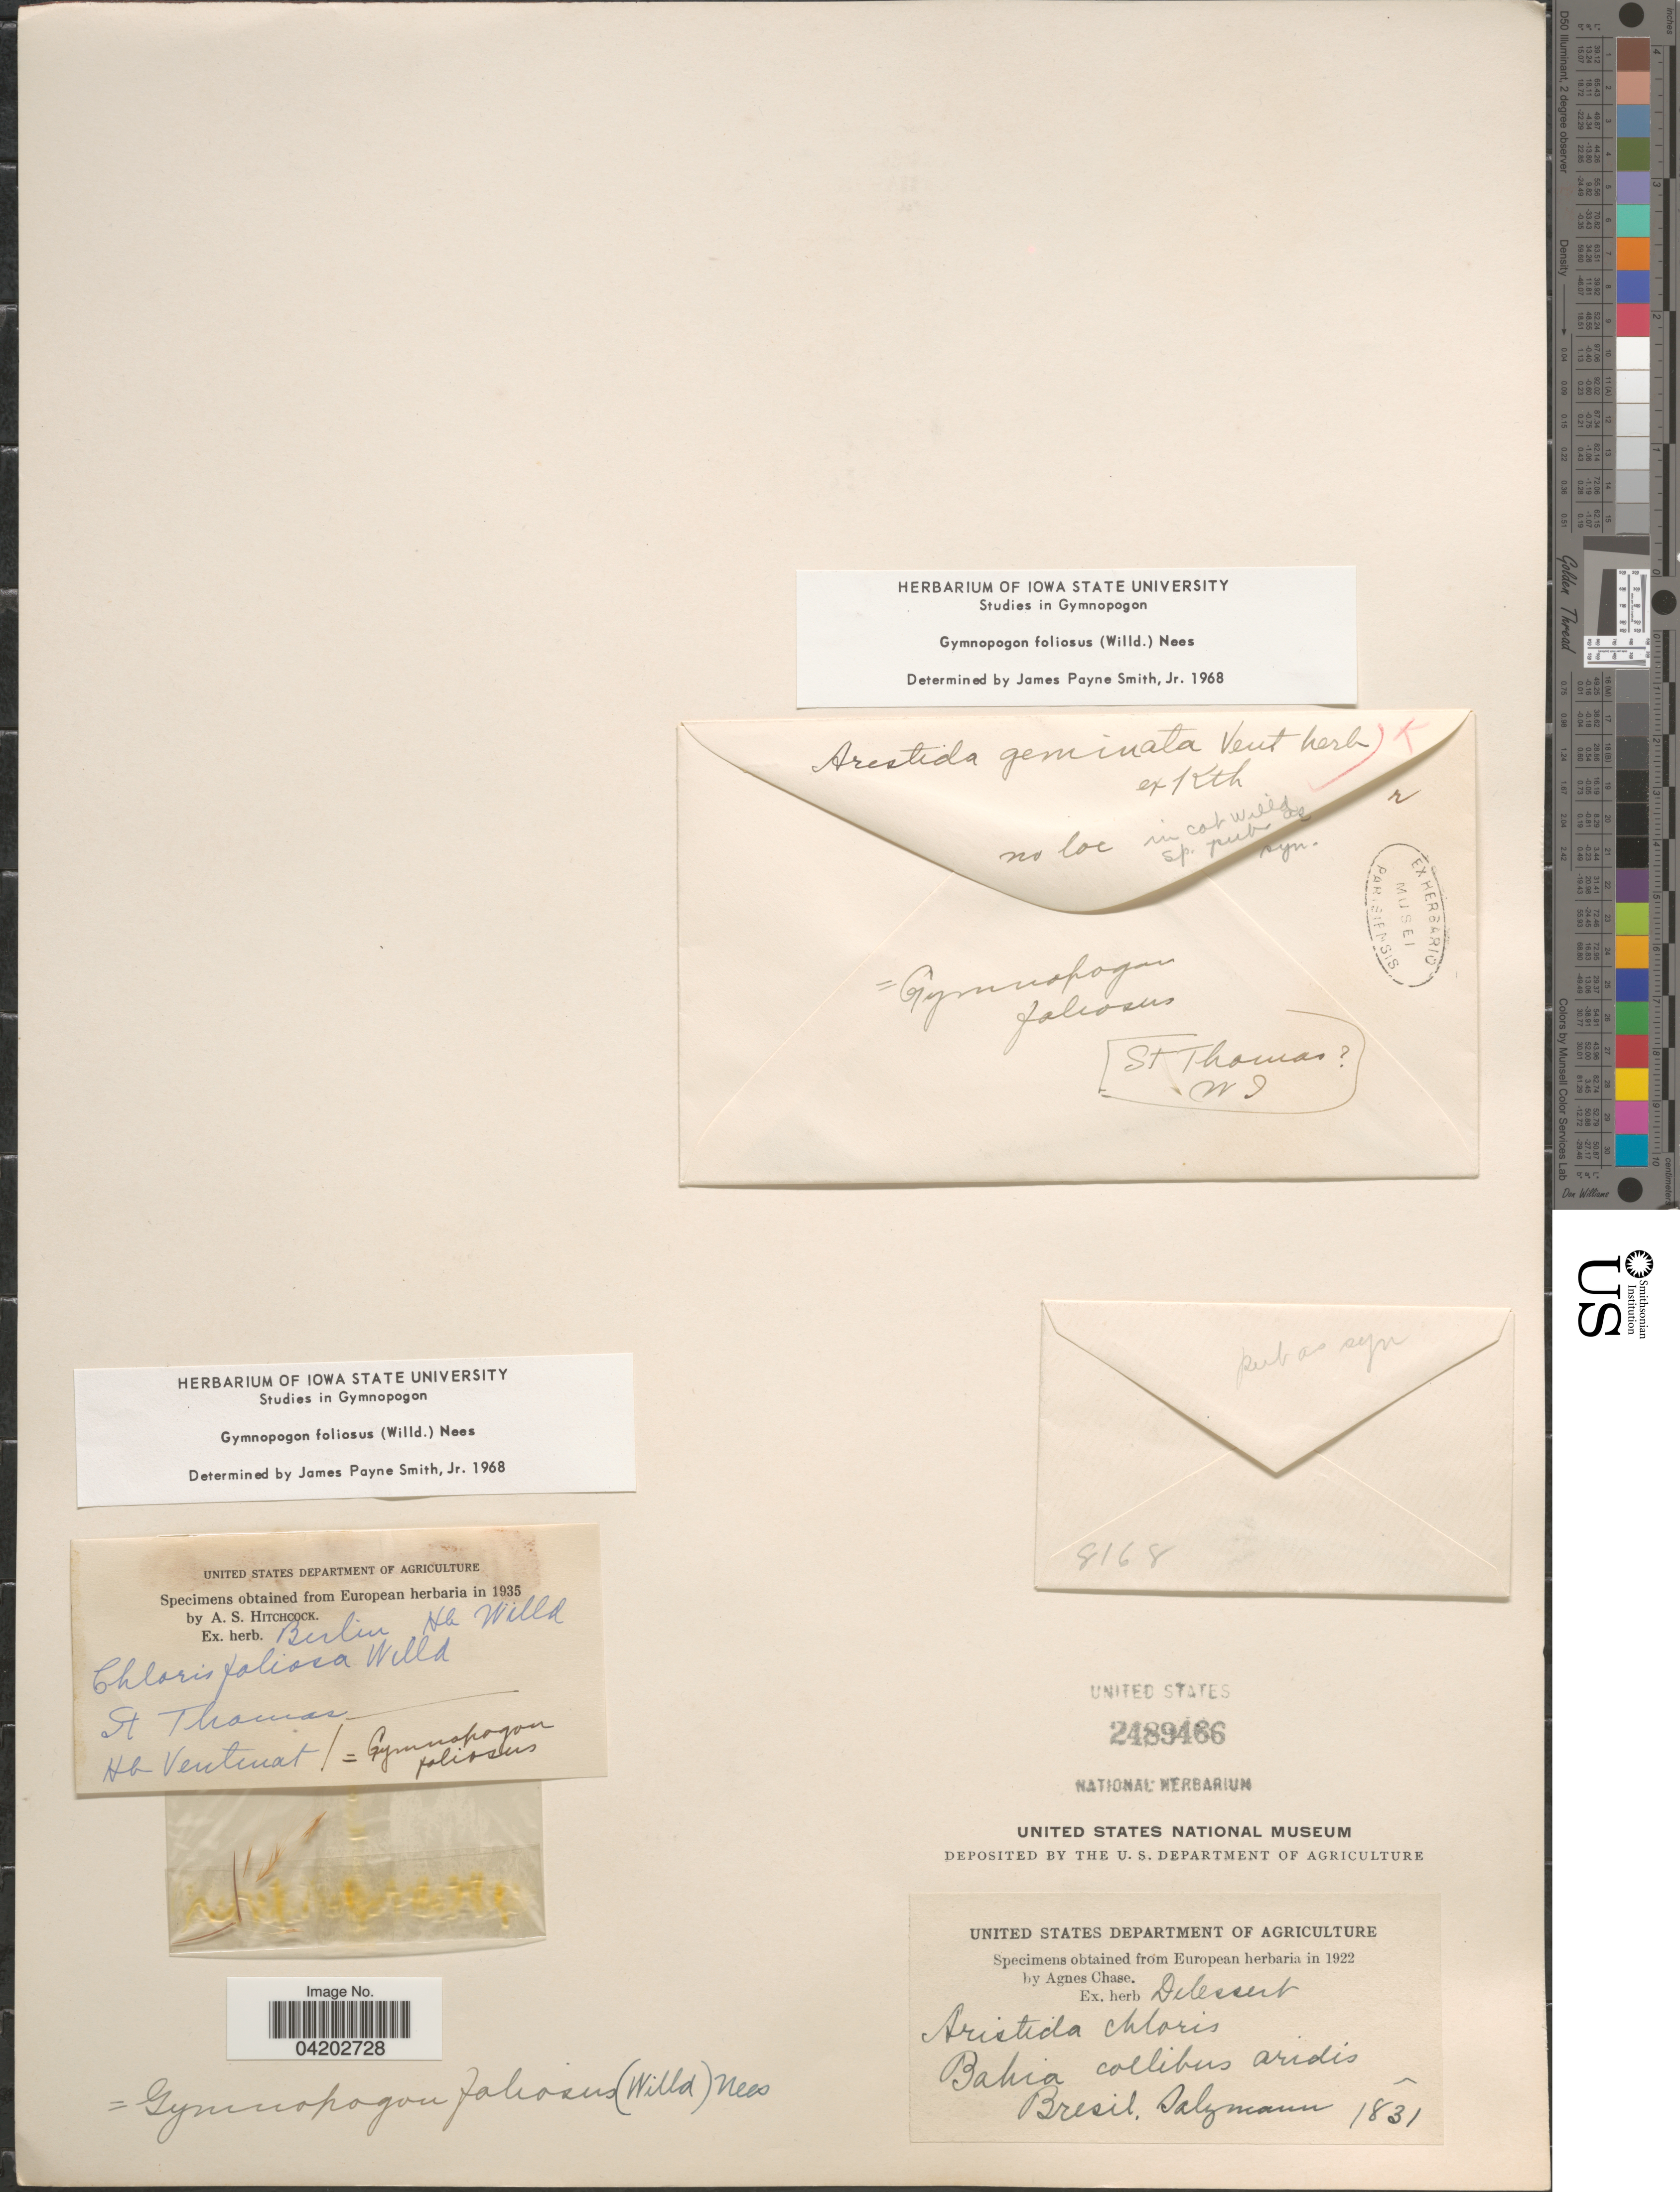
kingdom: Plantae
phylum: Tracheophyta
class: Liliopsida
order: Poales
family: Poaceae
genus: Gymnopogon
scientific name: Gymnopogon foliosus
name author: (Willd.) Nees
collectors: -- Salzmann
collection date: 1831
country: Brazil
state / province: Bahia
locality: Bresil.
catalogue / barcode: US 2489466